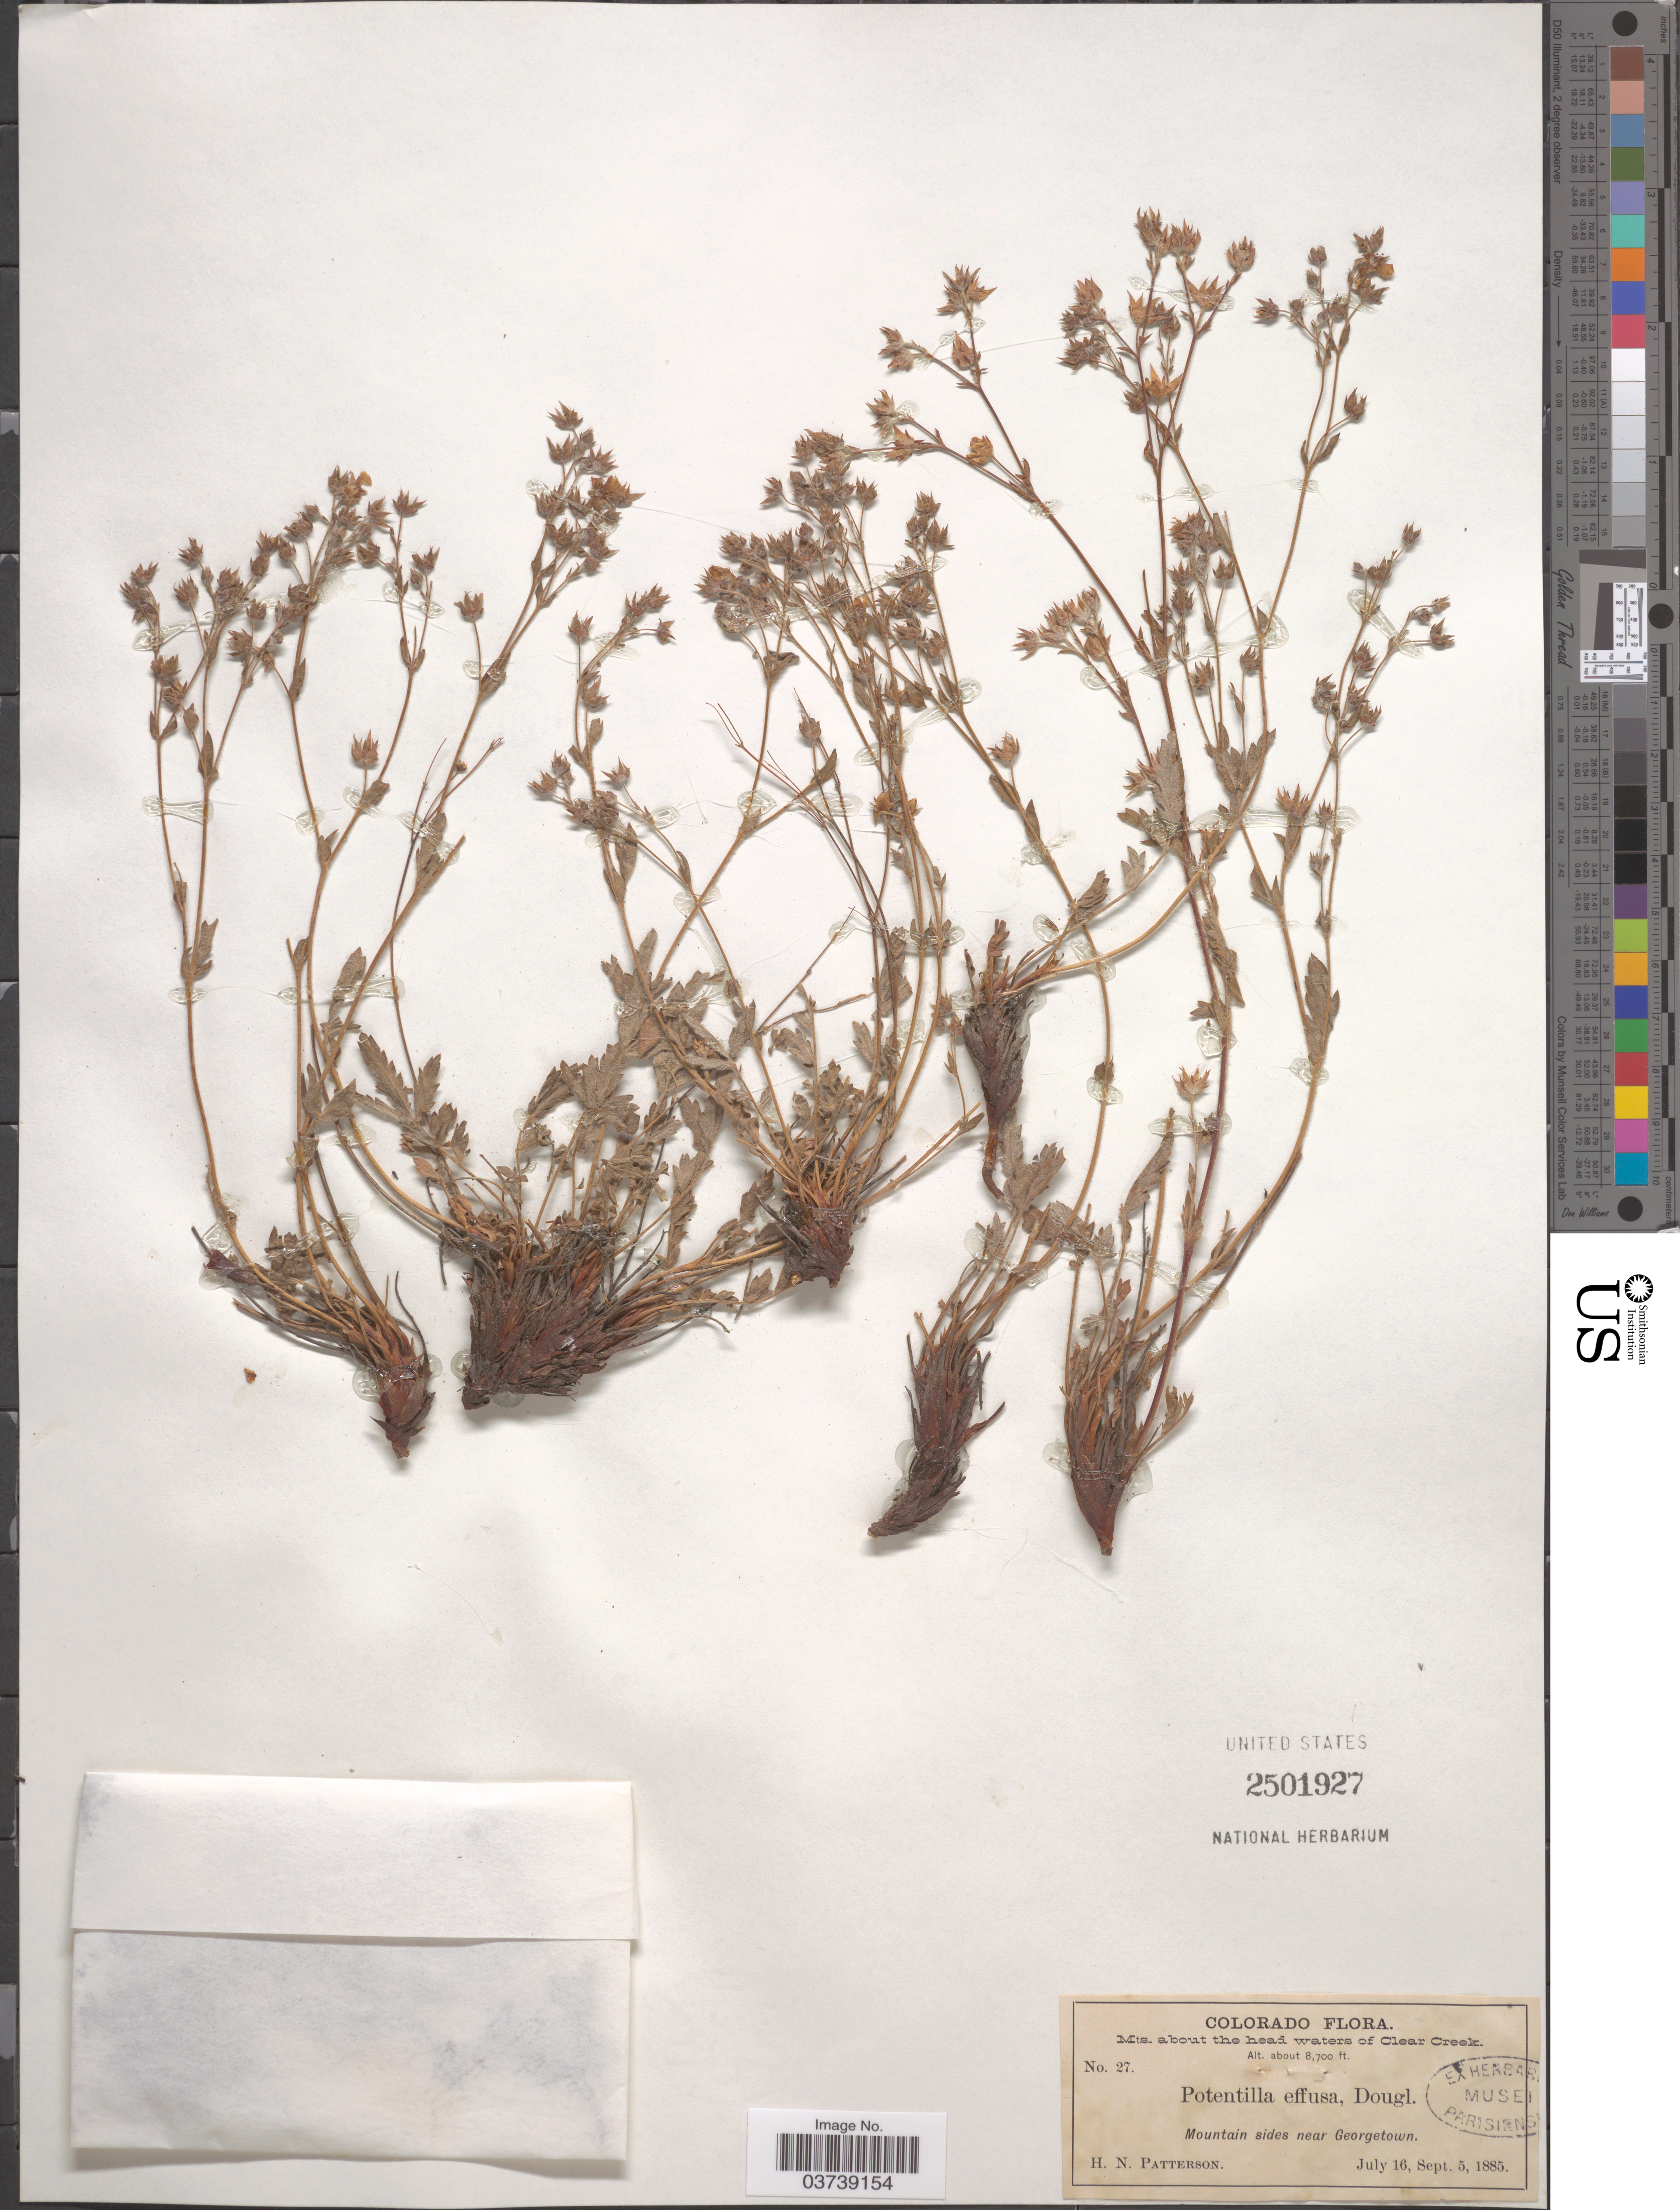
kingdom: Plantae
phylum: Tracheophyta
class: Magnoliopsida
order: Rosales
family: Rosaceae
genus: Potentilla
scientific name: Potentilla effusa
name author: Douglas ex Lehm.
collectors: H. N. Patterson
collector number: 27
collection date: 1885-07-16/1885-09-05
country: United States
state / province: Colorado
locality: Mts. about the head waters of Clear Creek. Mountain sides near Georgetown.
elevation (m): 2652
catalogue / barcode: US 2501927